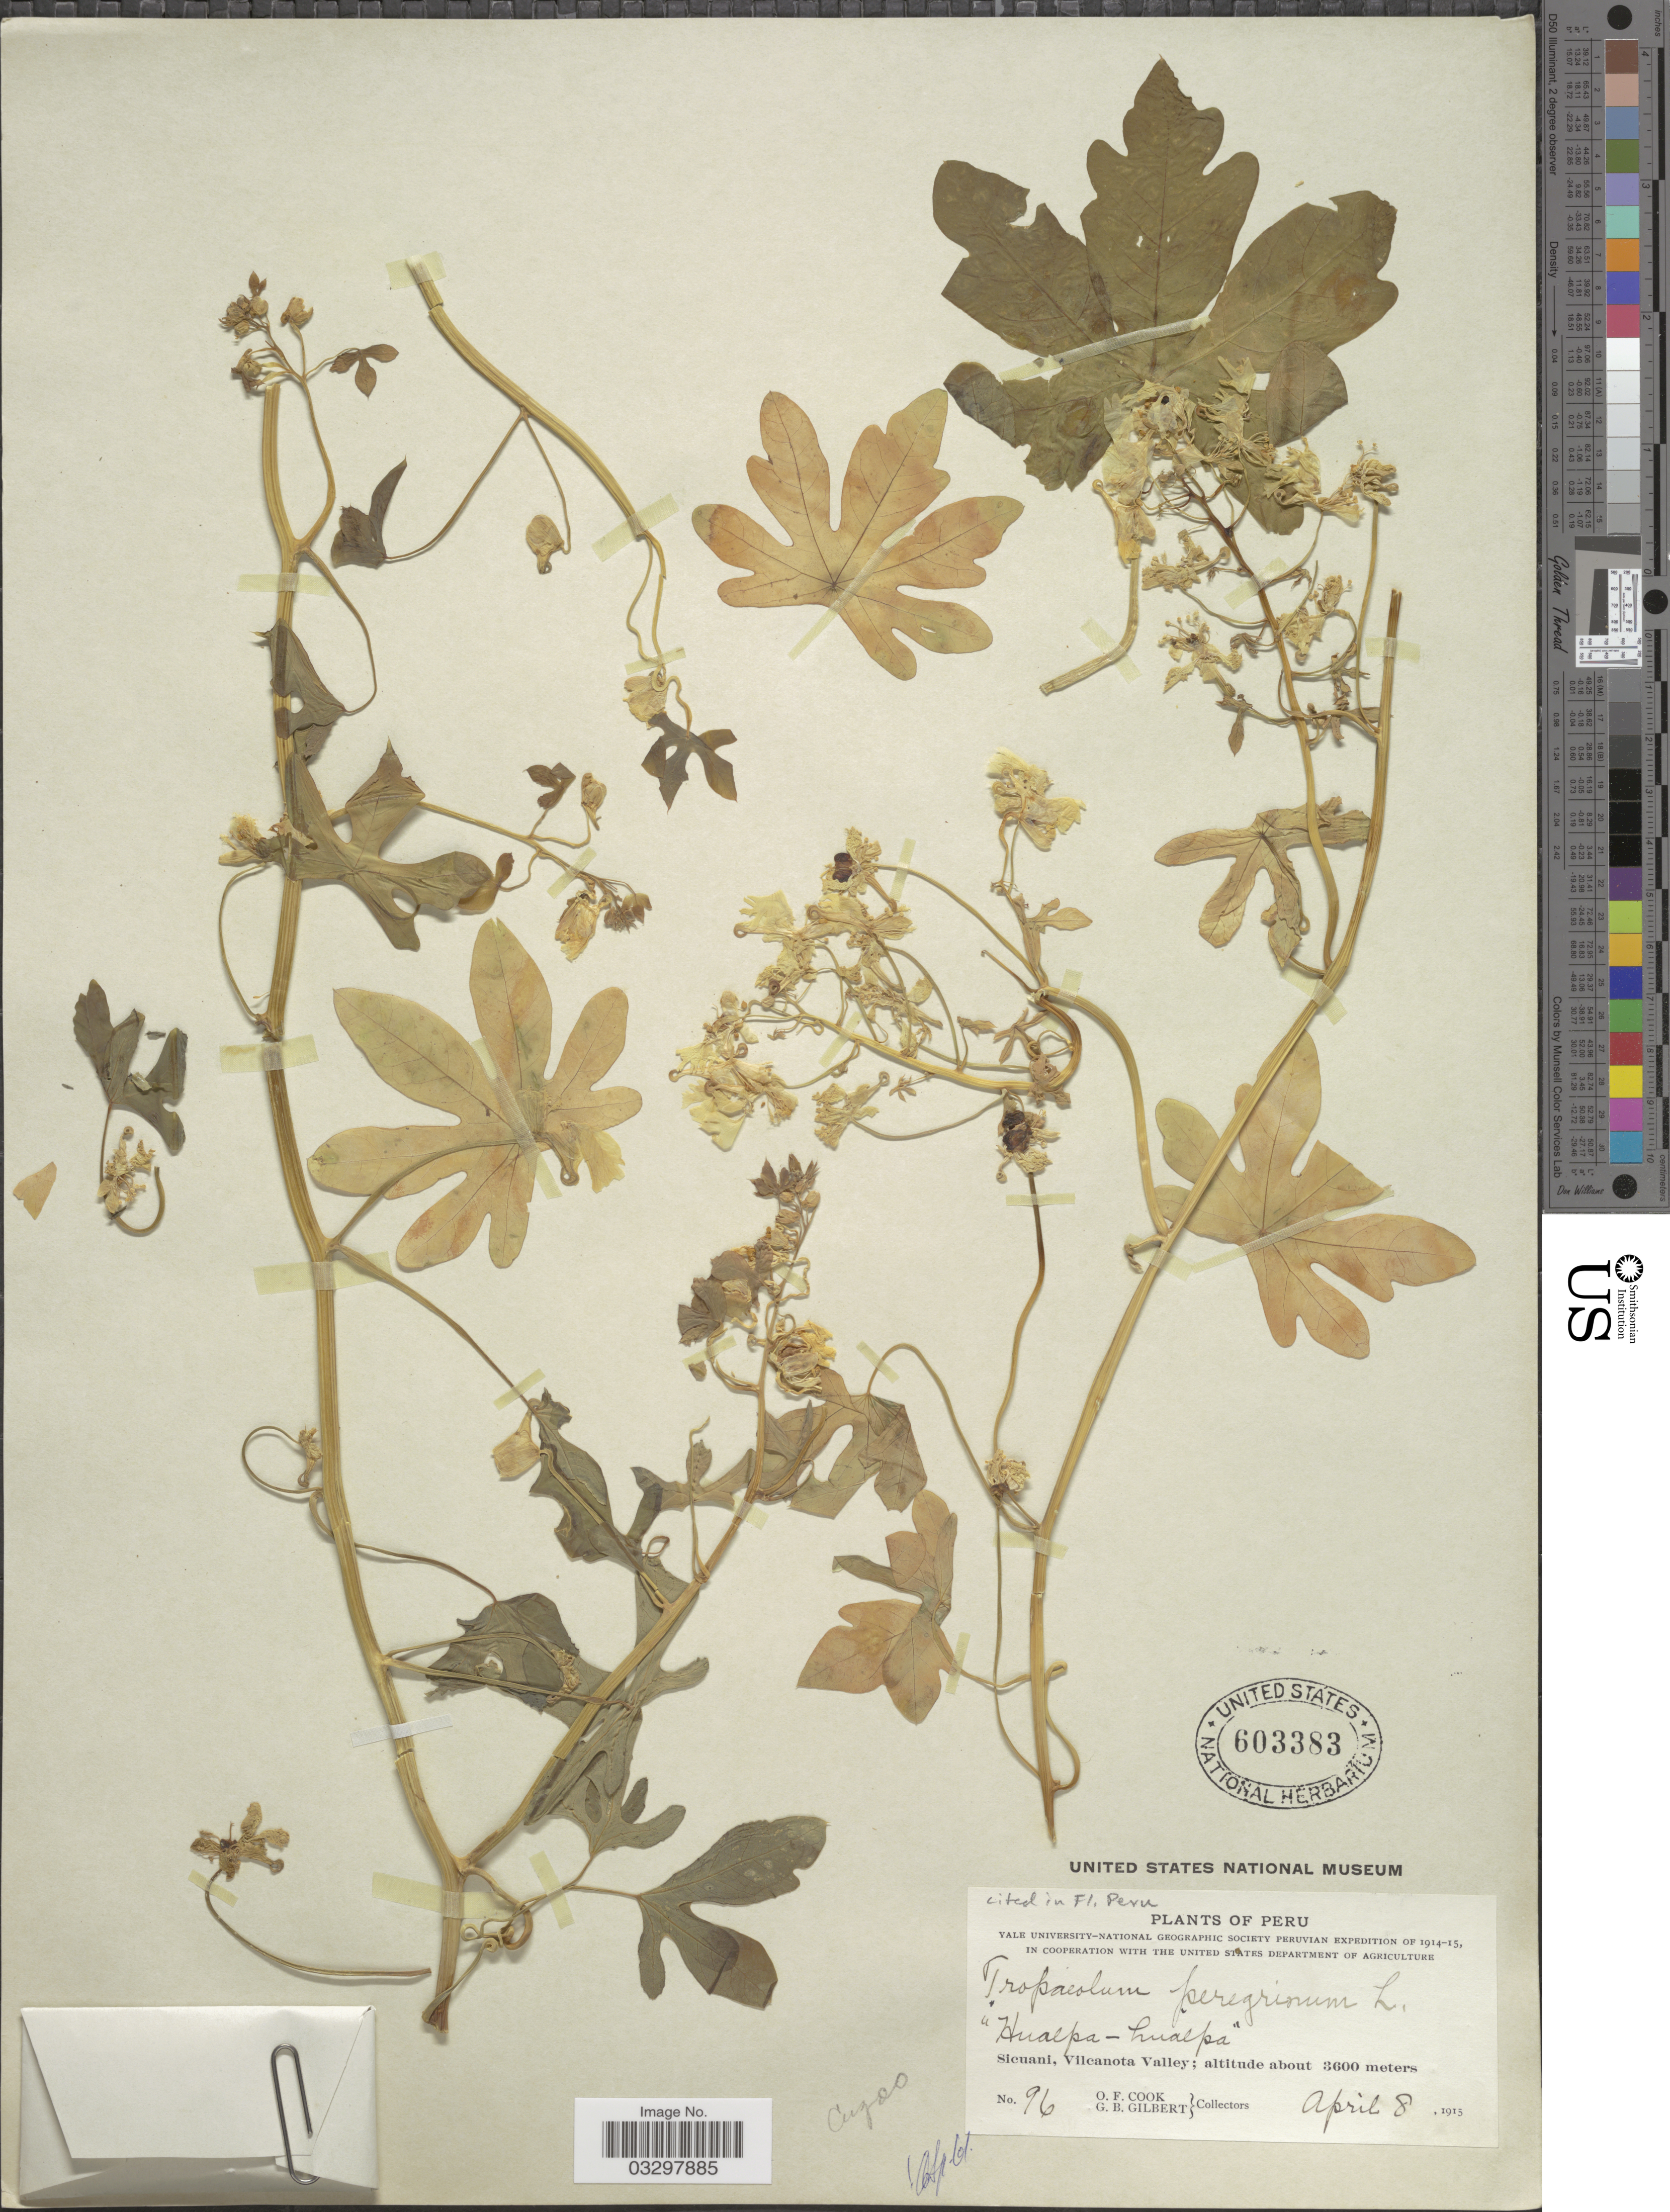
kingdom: Plantae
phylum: Tracheophyta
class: Magnoliopsida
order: Brassicales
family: Tropaeolaceae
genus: Tropaeolum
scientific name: Tropaeolum peregrinum var. peregrinum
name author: L.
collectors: O. F. Cook & G. B. Gilbert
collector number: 96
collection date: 1915-04-08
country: Peru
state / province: Cusco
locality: Cuzco, Sicuani, Vilcanota Valley.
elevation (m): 3600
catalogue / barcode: US 603383